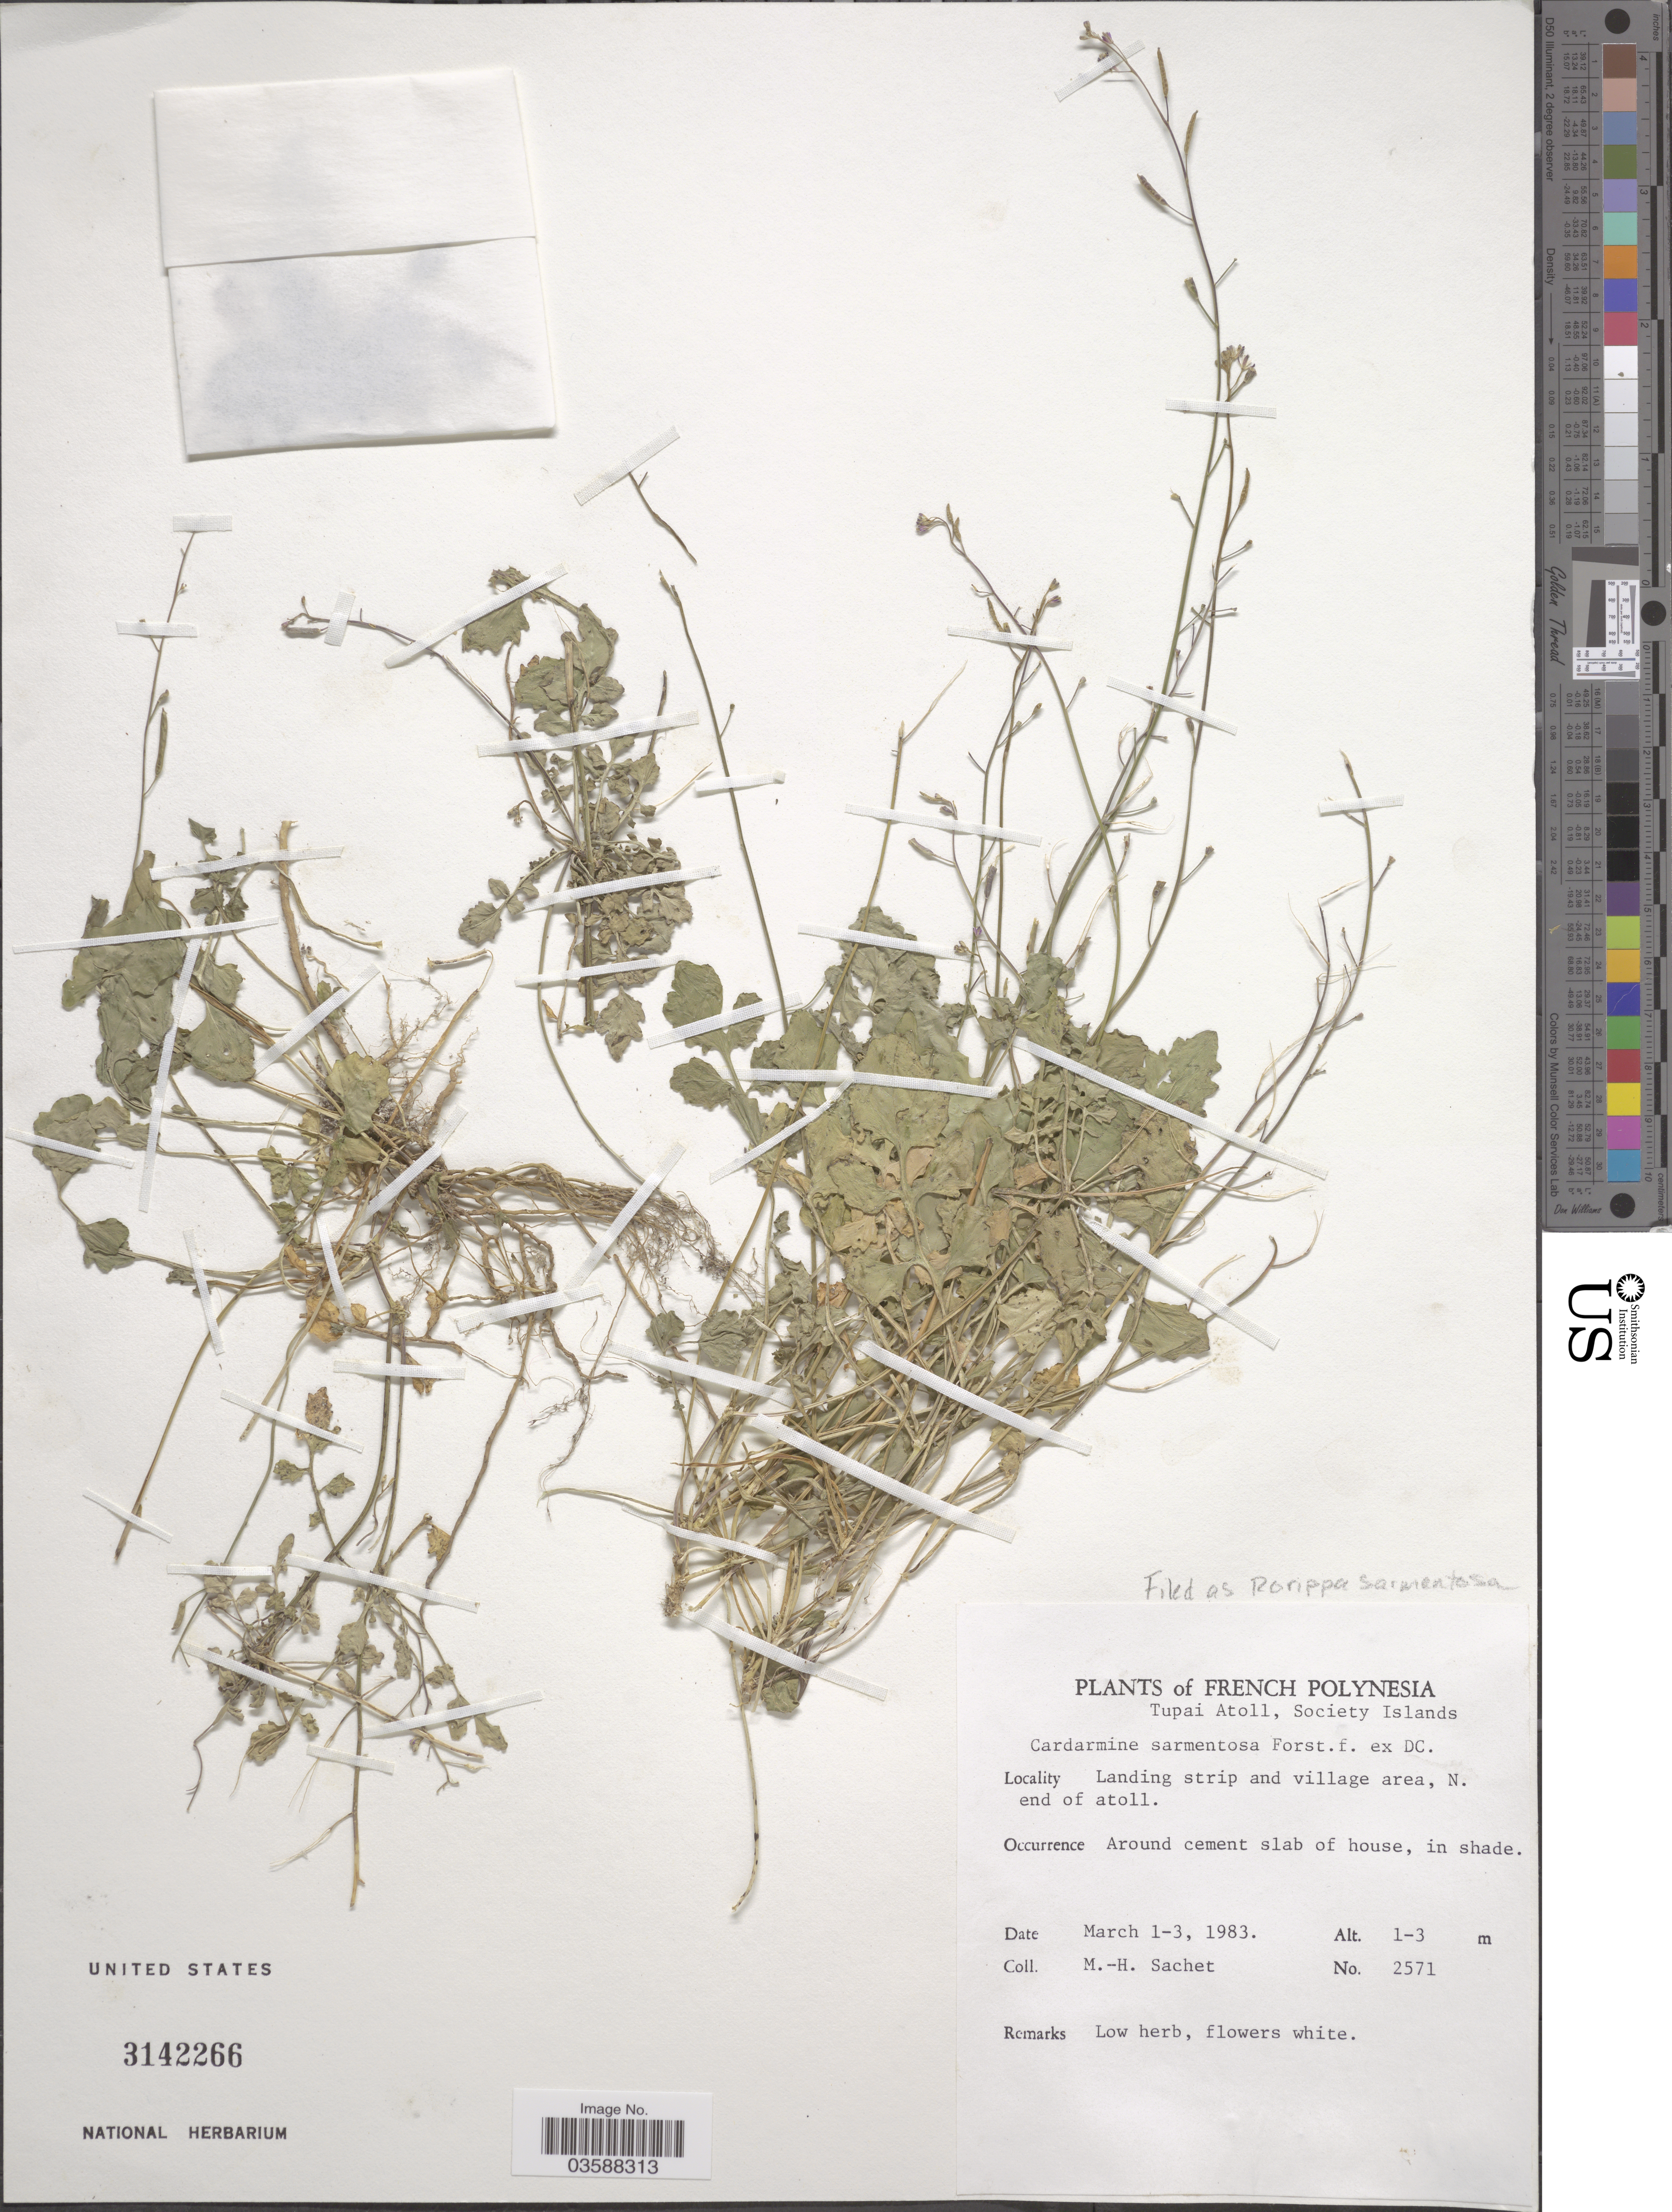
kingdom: Plantae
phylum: Tracheophyta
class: Magnoliopsida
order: Brassicales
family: Brassicaceae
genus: Rorippa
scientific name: Rorippa sarmentosa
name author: (Sol. ex G. Forst.) J.F. Macbr.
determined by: Strong, M. T., (US), Smithsonian Institution - National Museum of Natural History (UNITED STATES)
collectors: M.-H. Sachet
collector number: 2571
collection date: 1983-03-01/1983-03-03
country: French Polynesia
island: Tupai Atoll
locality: Tupai Atoll, Society Islands. Landing strip and village area, N. end of atoll.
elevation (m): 1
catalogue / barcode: US 3142266